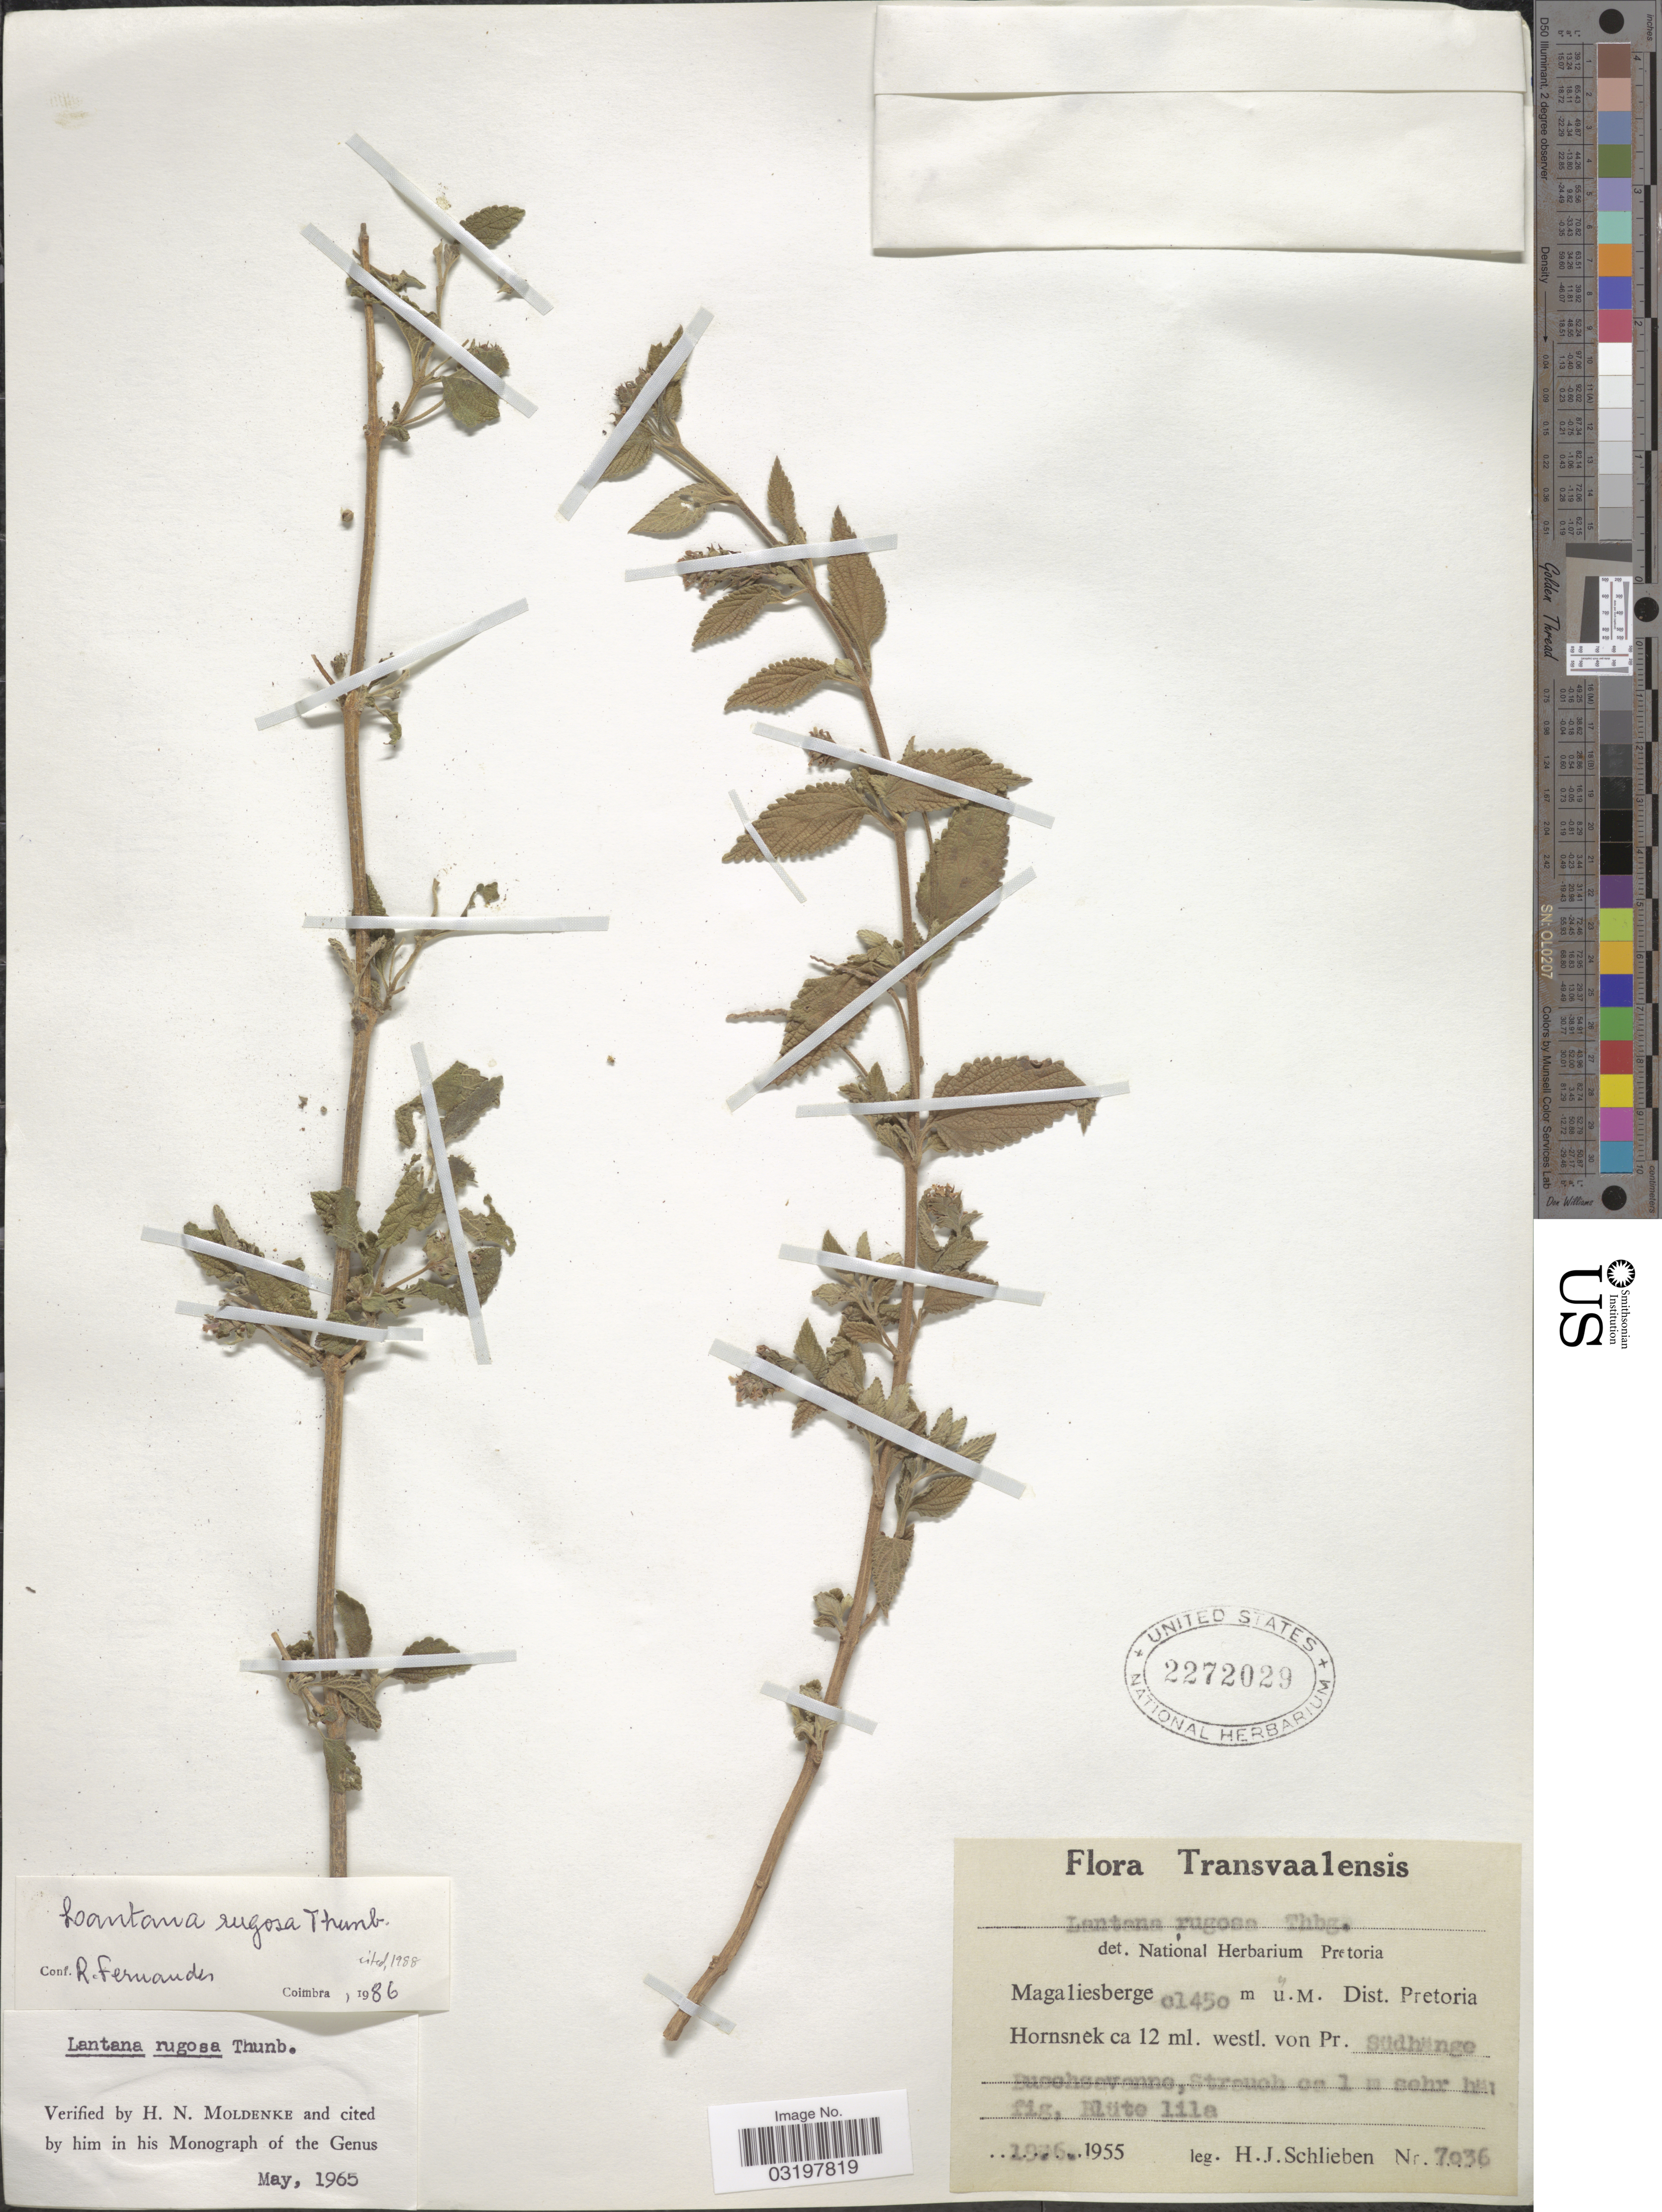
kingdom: Plantae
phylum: Tracheophyta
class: Magnoliopsida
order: Lamiales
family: Verbenaceae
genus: Lantana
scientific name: Lantana rugosa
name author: Thunb.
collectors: H. J. Schlieben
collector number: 7036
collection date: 1955-06-19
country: South Africa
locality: Transvaalensis, Magaliesberge, Dist. Pretoria, Hornsnek ca 12 ml. westl. von Pr. Südhänge Buschsavanne.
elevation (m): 1450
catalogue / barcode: US 2272029